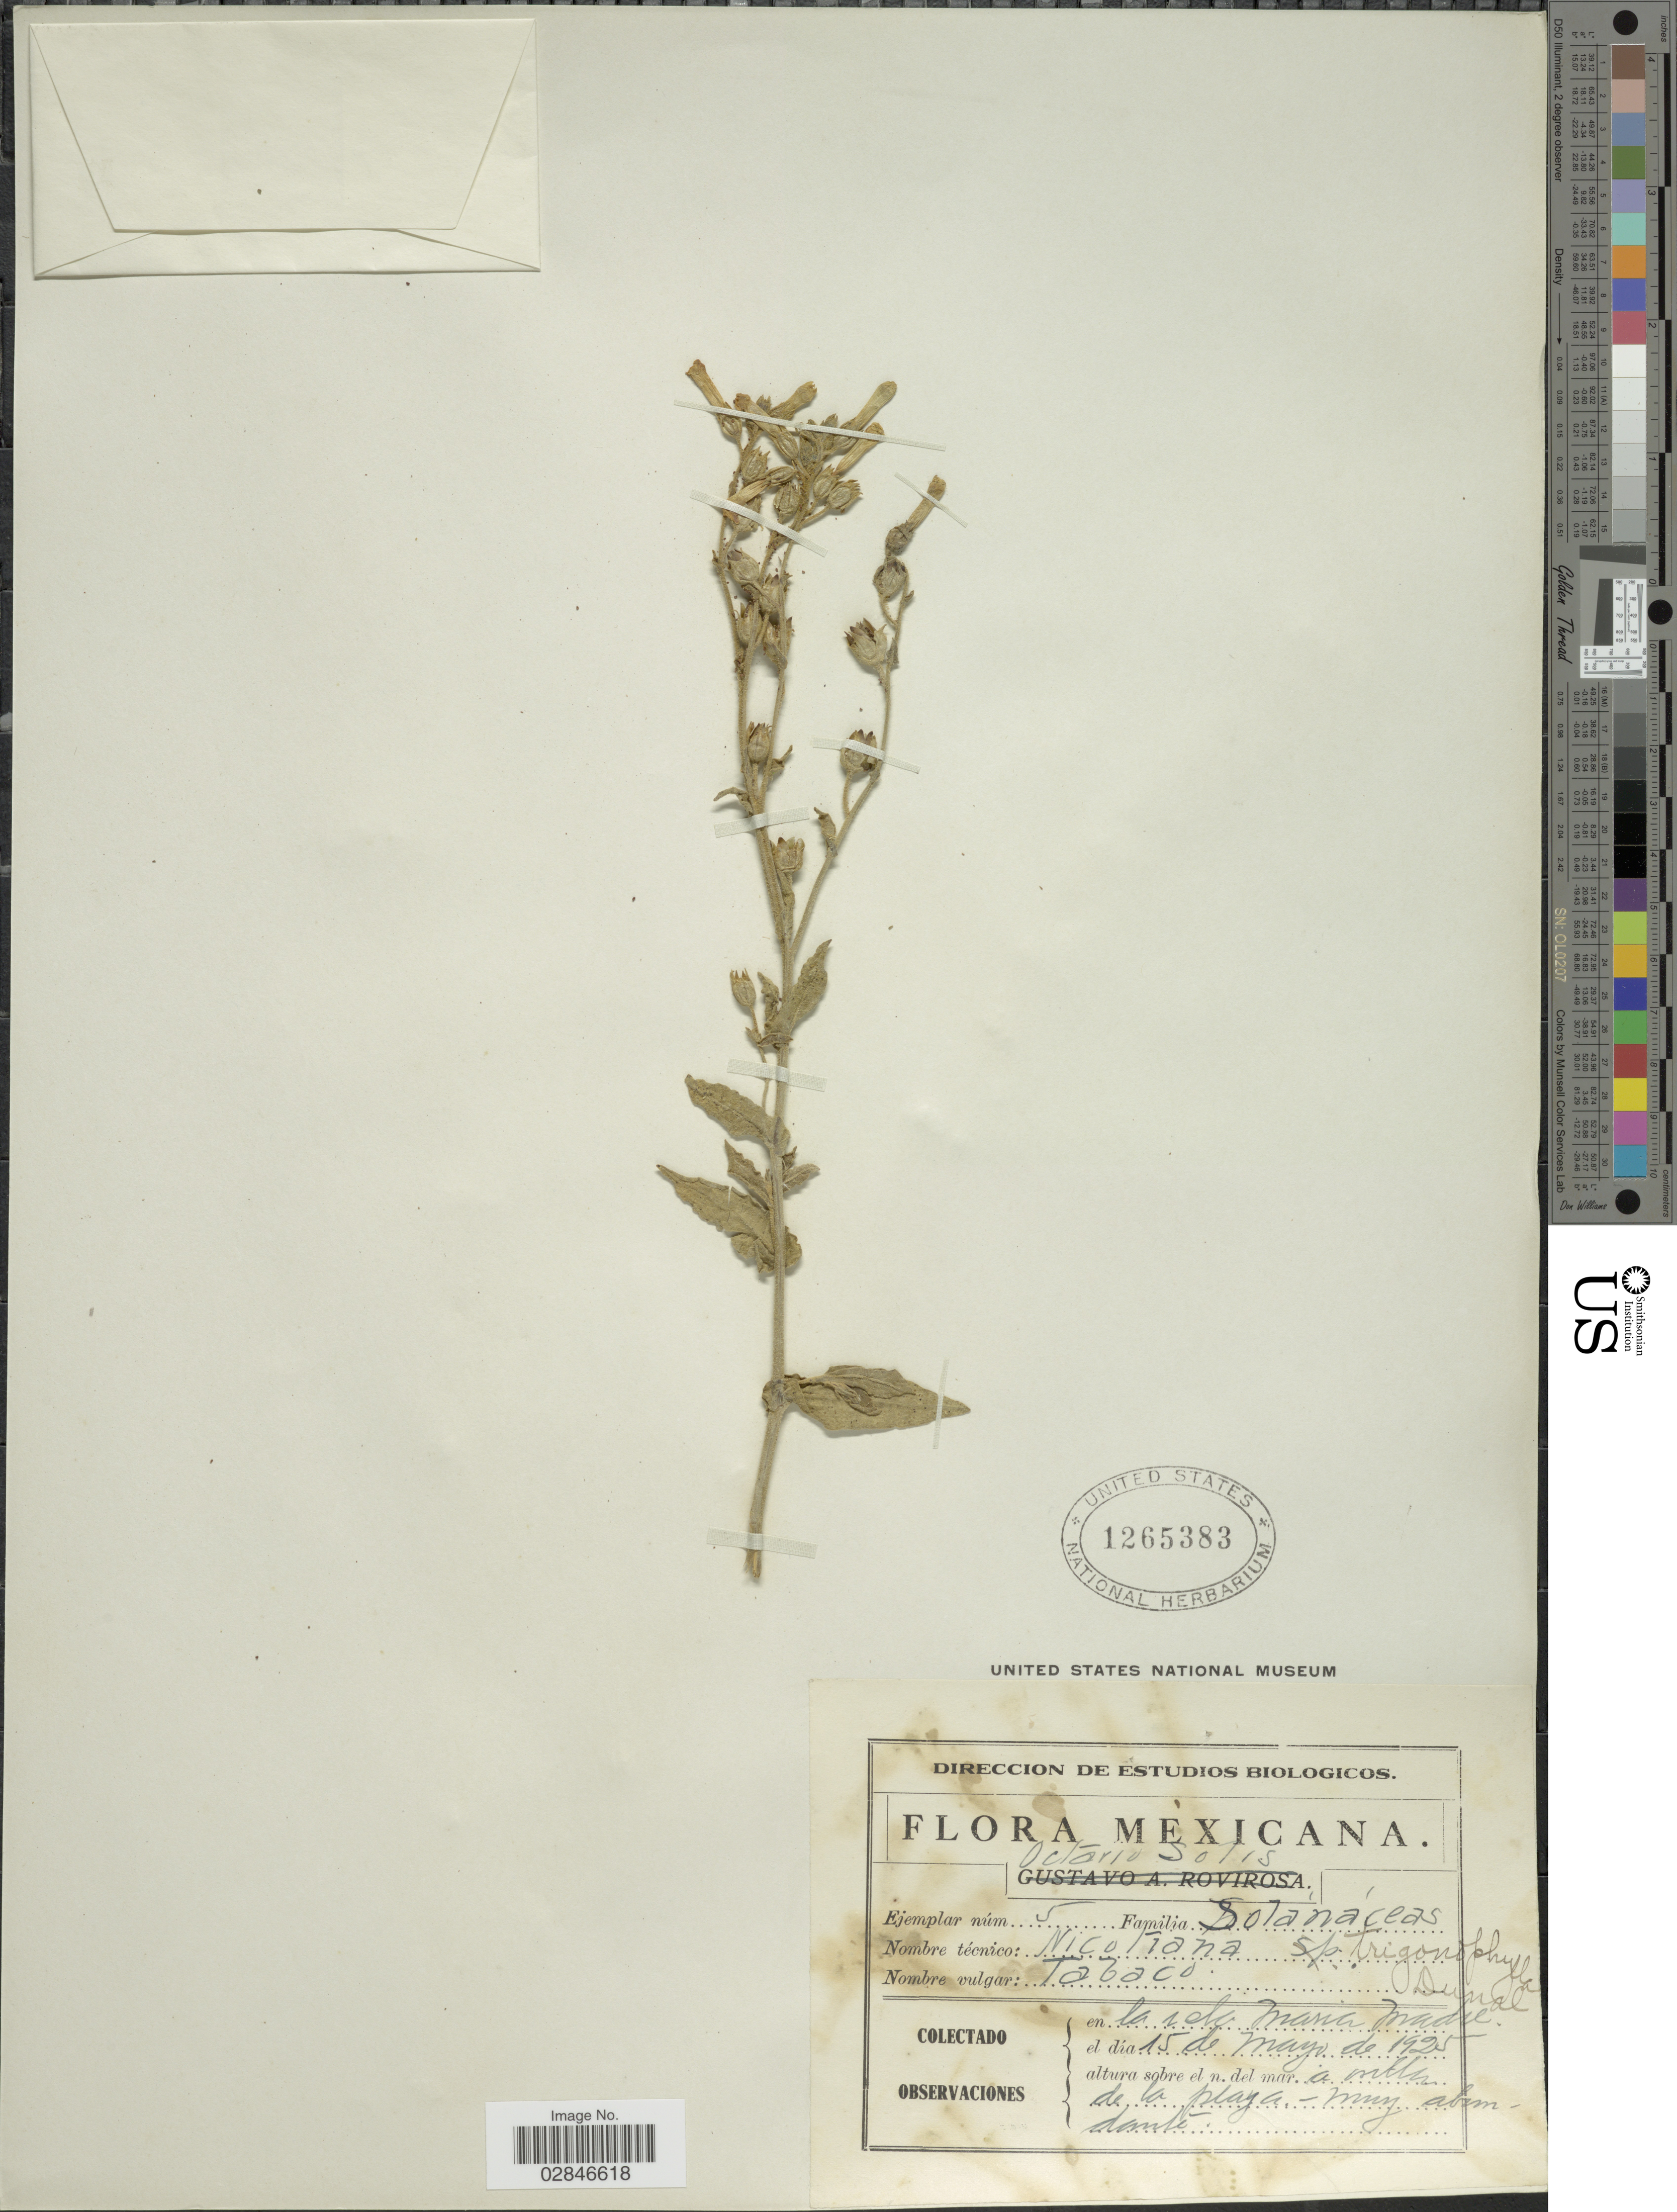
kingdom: Plantae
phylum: Tracheophyta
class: Magnoliopsida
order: Solanales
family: Solanaceae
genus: Nicotiana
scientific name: Nicotiana trigonophylla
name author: Dunal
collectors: O. Solis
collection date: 1925-05-15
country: Mexico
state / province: Nayarit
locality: En la isla Maria Madre.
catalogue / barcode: US 1265383